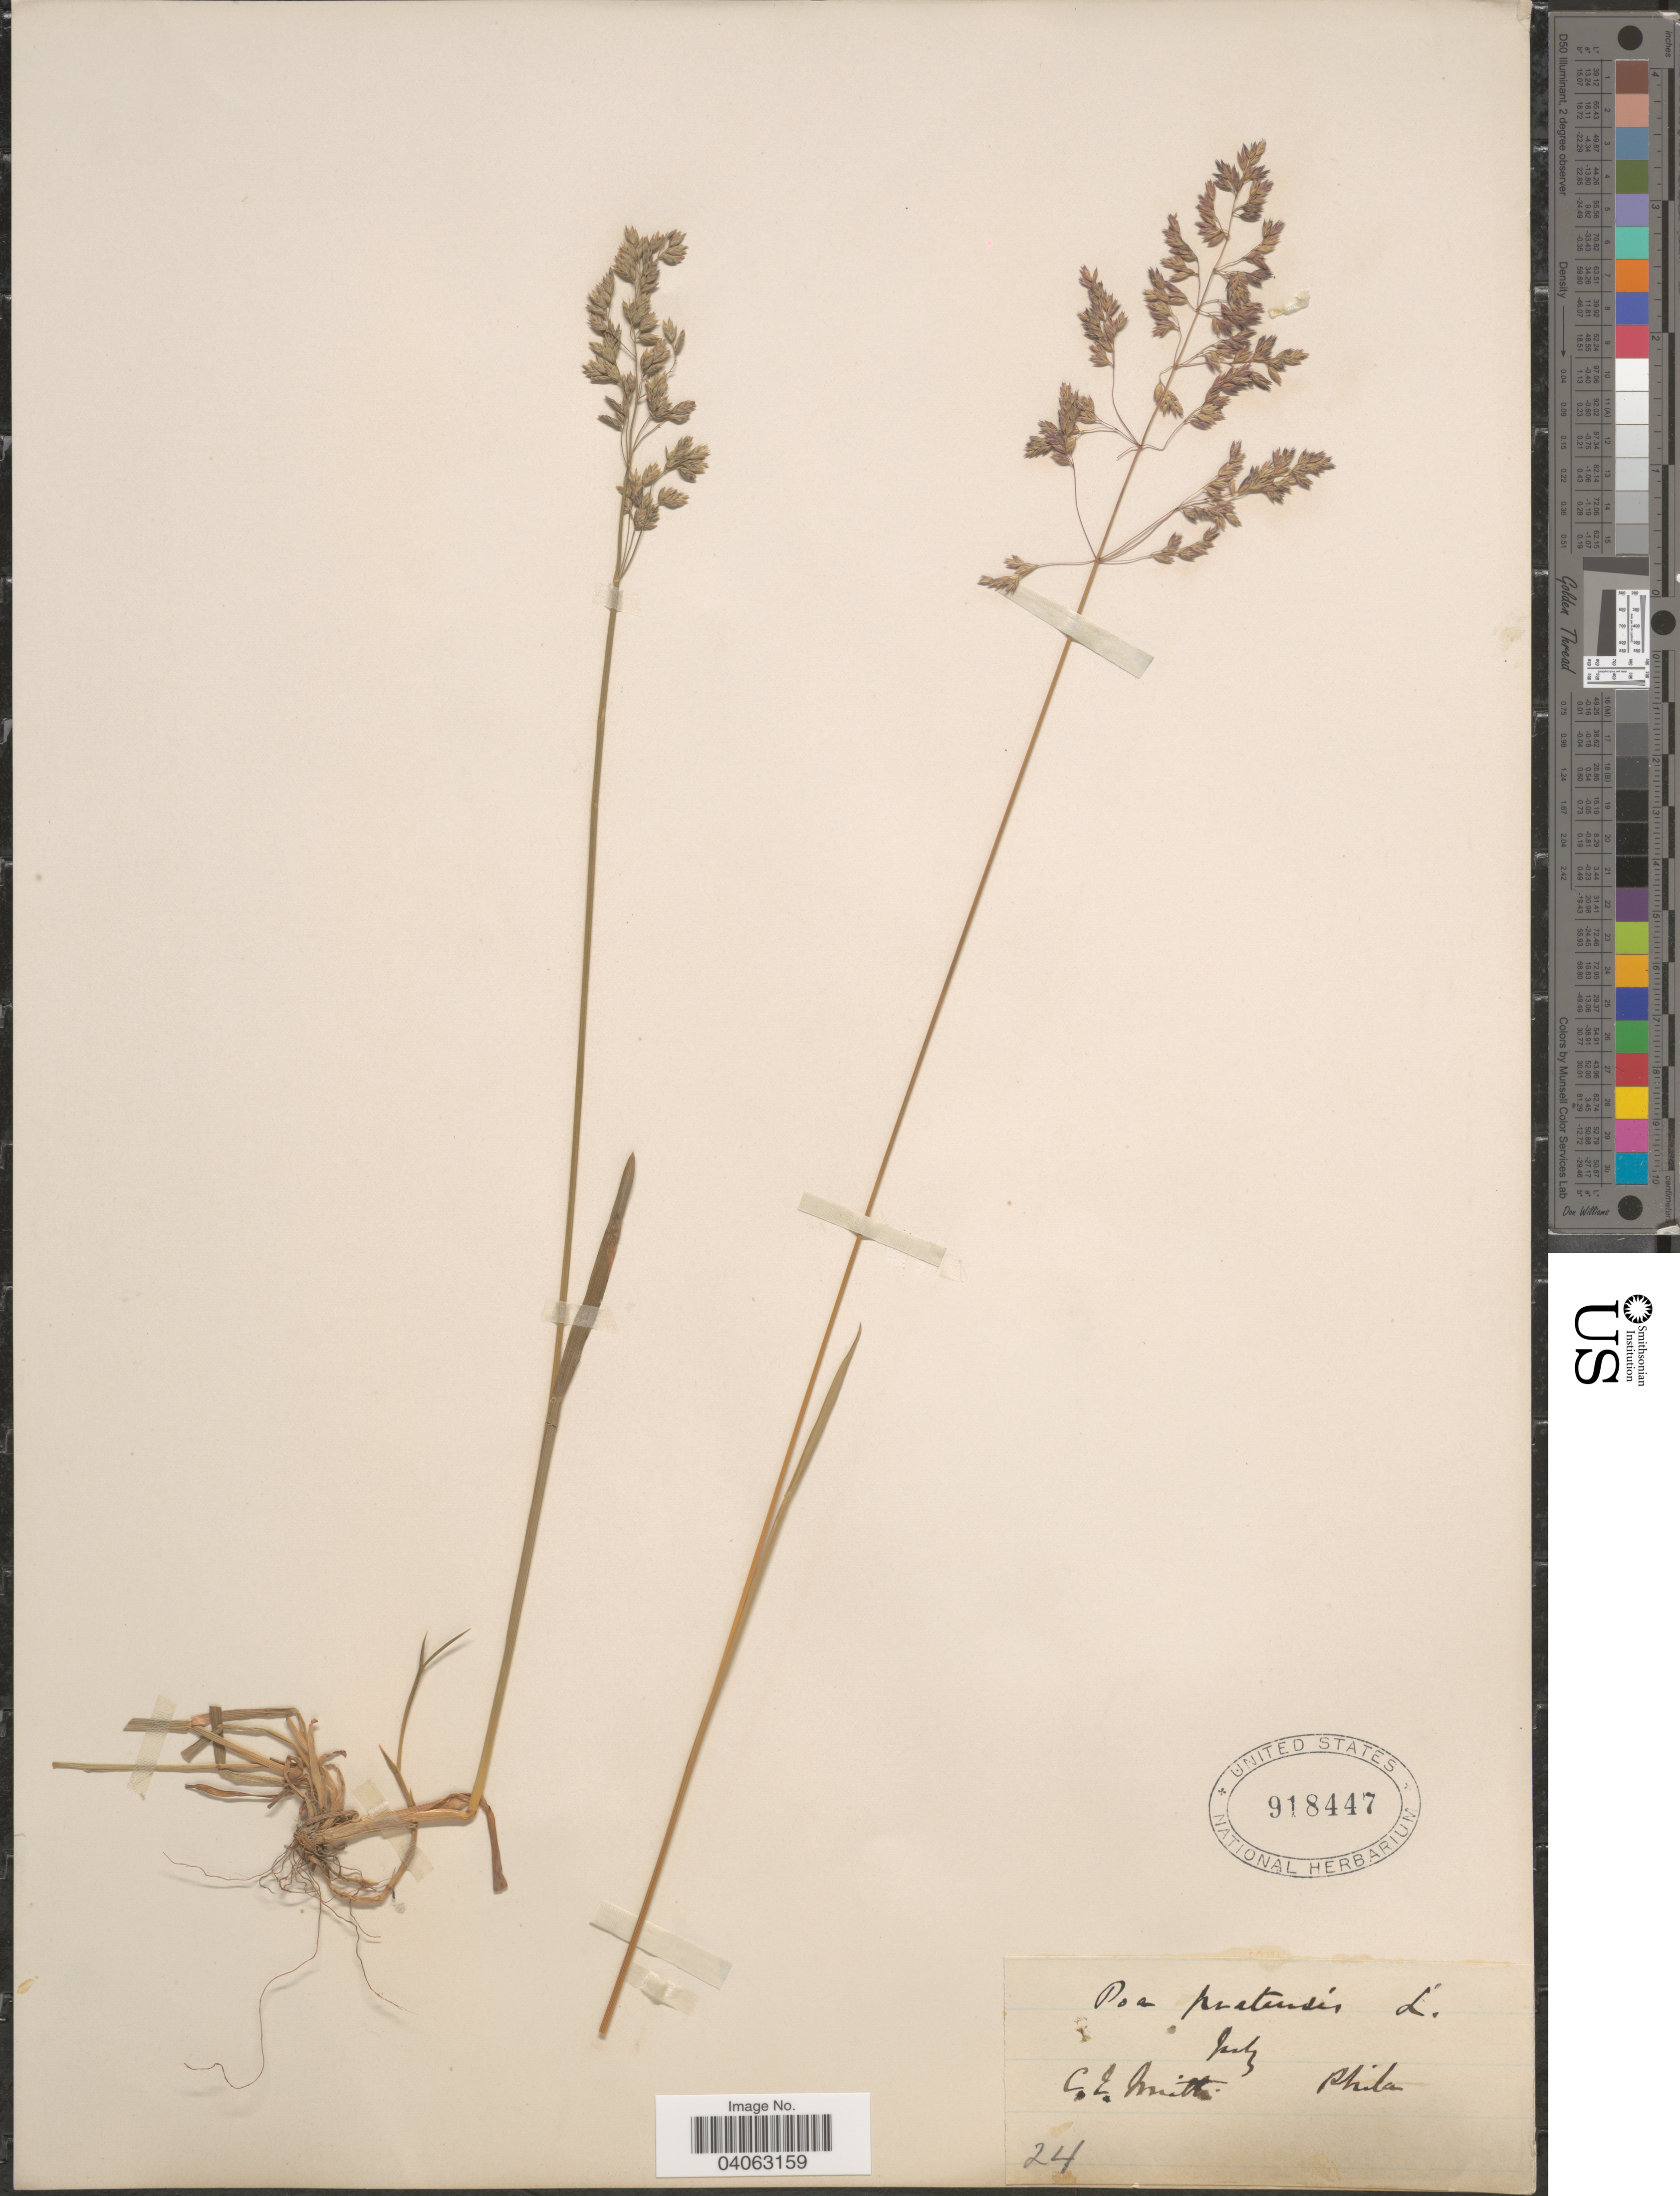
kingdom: Plantae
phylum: Tracheophyta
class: Liliopsida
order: Poales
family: Poaceae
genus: Poa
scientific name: Poa pratensis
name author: L.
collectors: C. E. Smith Jr.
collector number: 24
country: United States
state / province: Pennsylvania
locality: Phila.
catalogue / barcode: US 918447